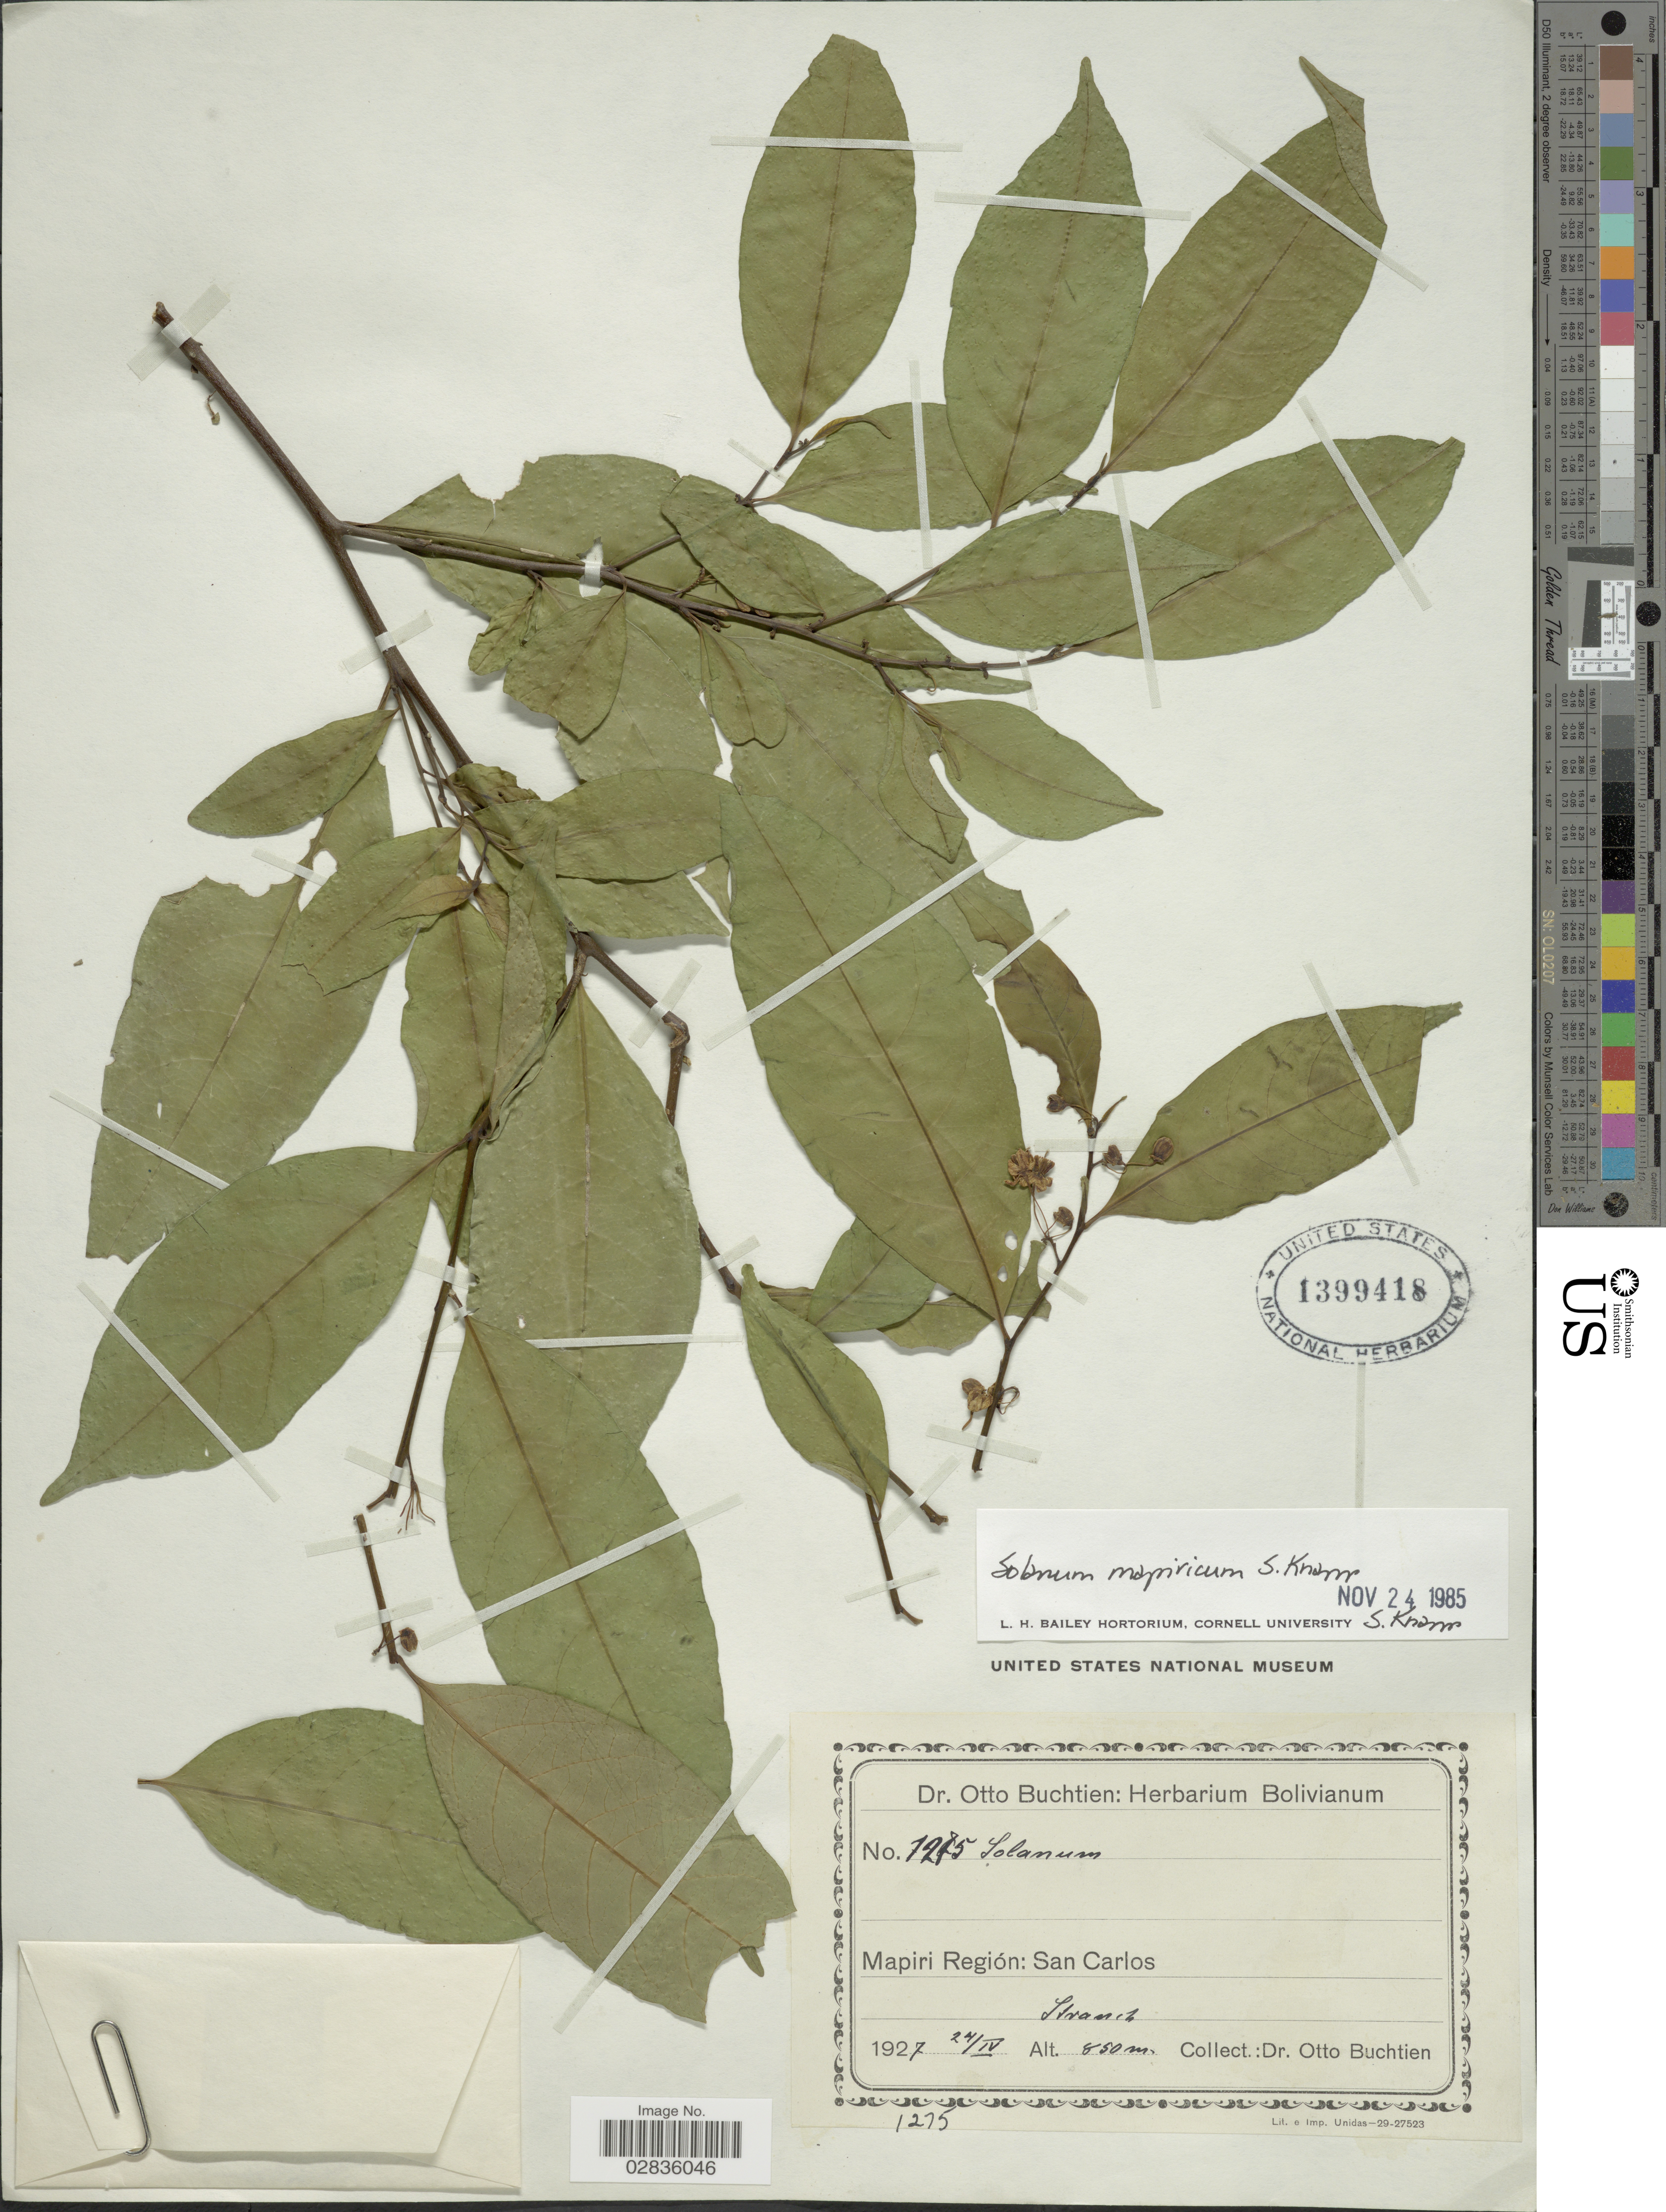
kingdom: Plantae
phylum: Tracheophyta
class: Magnoliopsida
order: Solanales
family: Solanaceae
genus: Solanum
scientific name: Solanum mapiricum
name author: S. Knapp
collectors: O. Buchtien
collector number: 1275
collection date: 1927-04-24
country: Bolivia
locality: Mapiri Región: San Carlos.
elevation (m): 850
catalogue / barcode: US 1399418